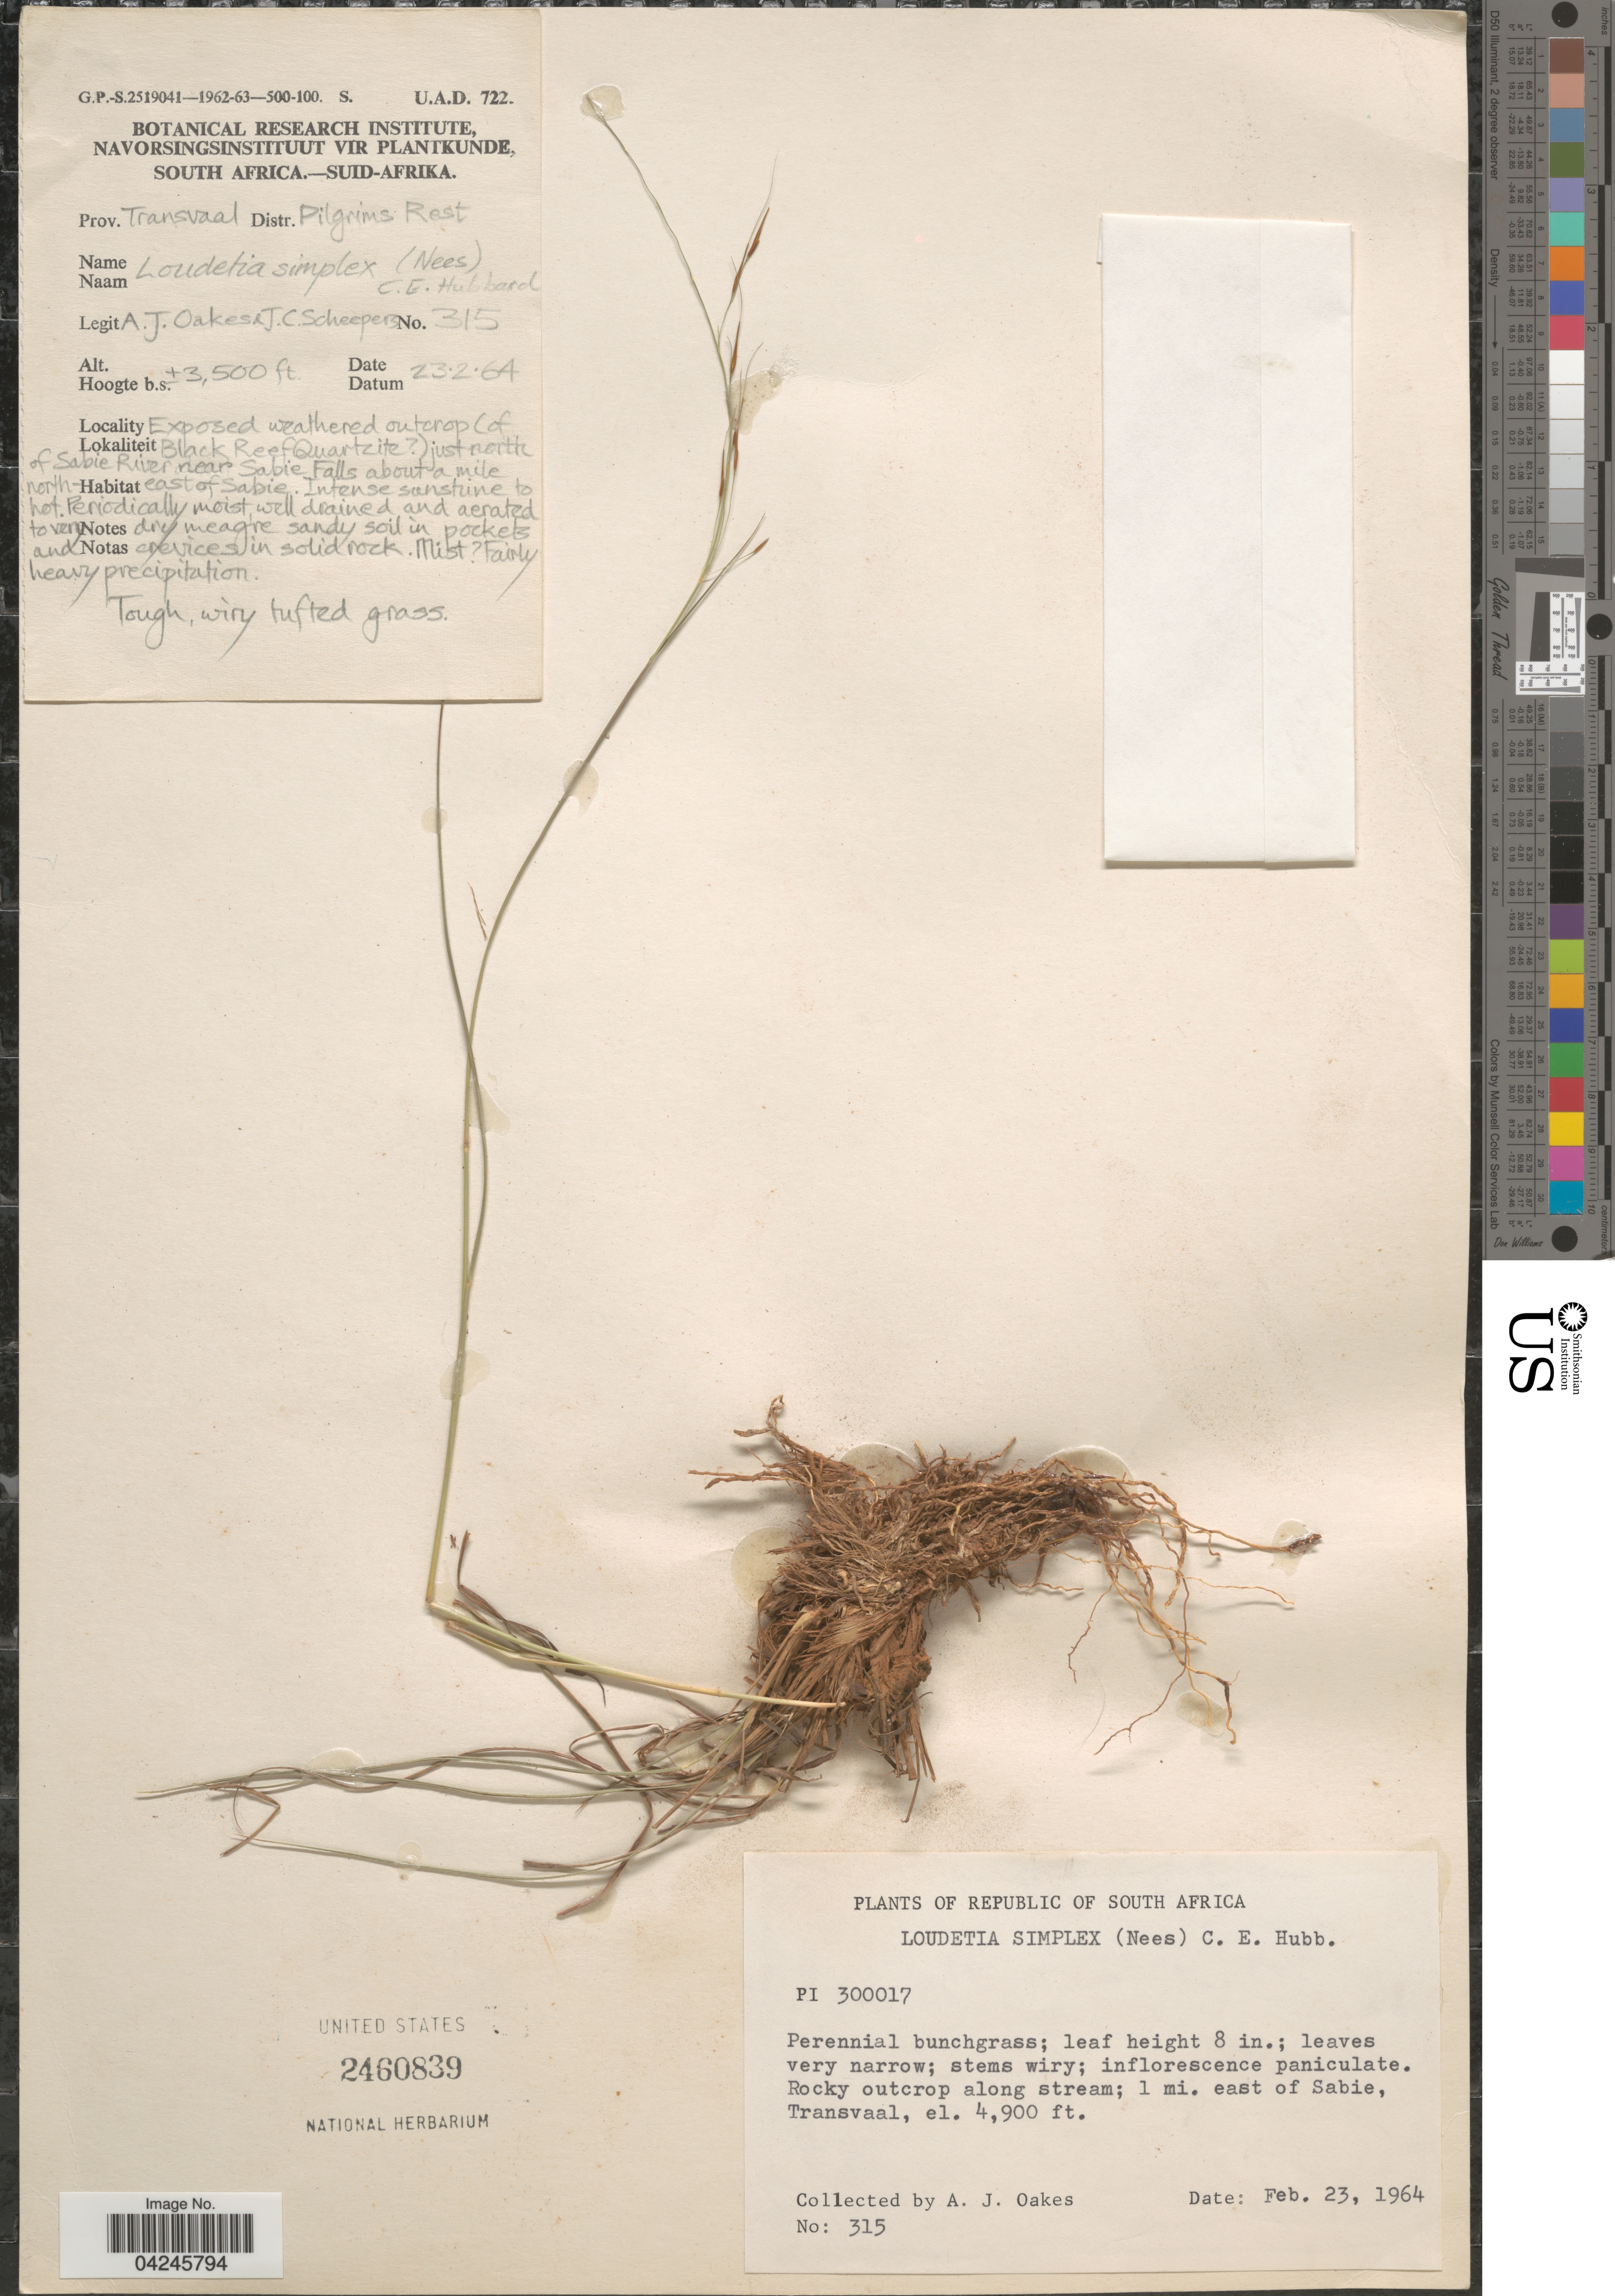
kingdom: Plantae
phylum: Tracheophyta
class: Liliopsida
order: Poales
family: Poaceae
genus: Loudetia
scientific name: Loudetia simplex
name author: (Nees) C.E. Hubb.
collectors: A. Oakes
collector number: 315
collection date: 1964-02-23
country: South Africa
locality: Republic of South Africa. Rocky outcrop along stream; 1 mi. east of Sabie, Transvaal.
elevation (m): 1494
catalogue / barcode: US 2460839